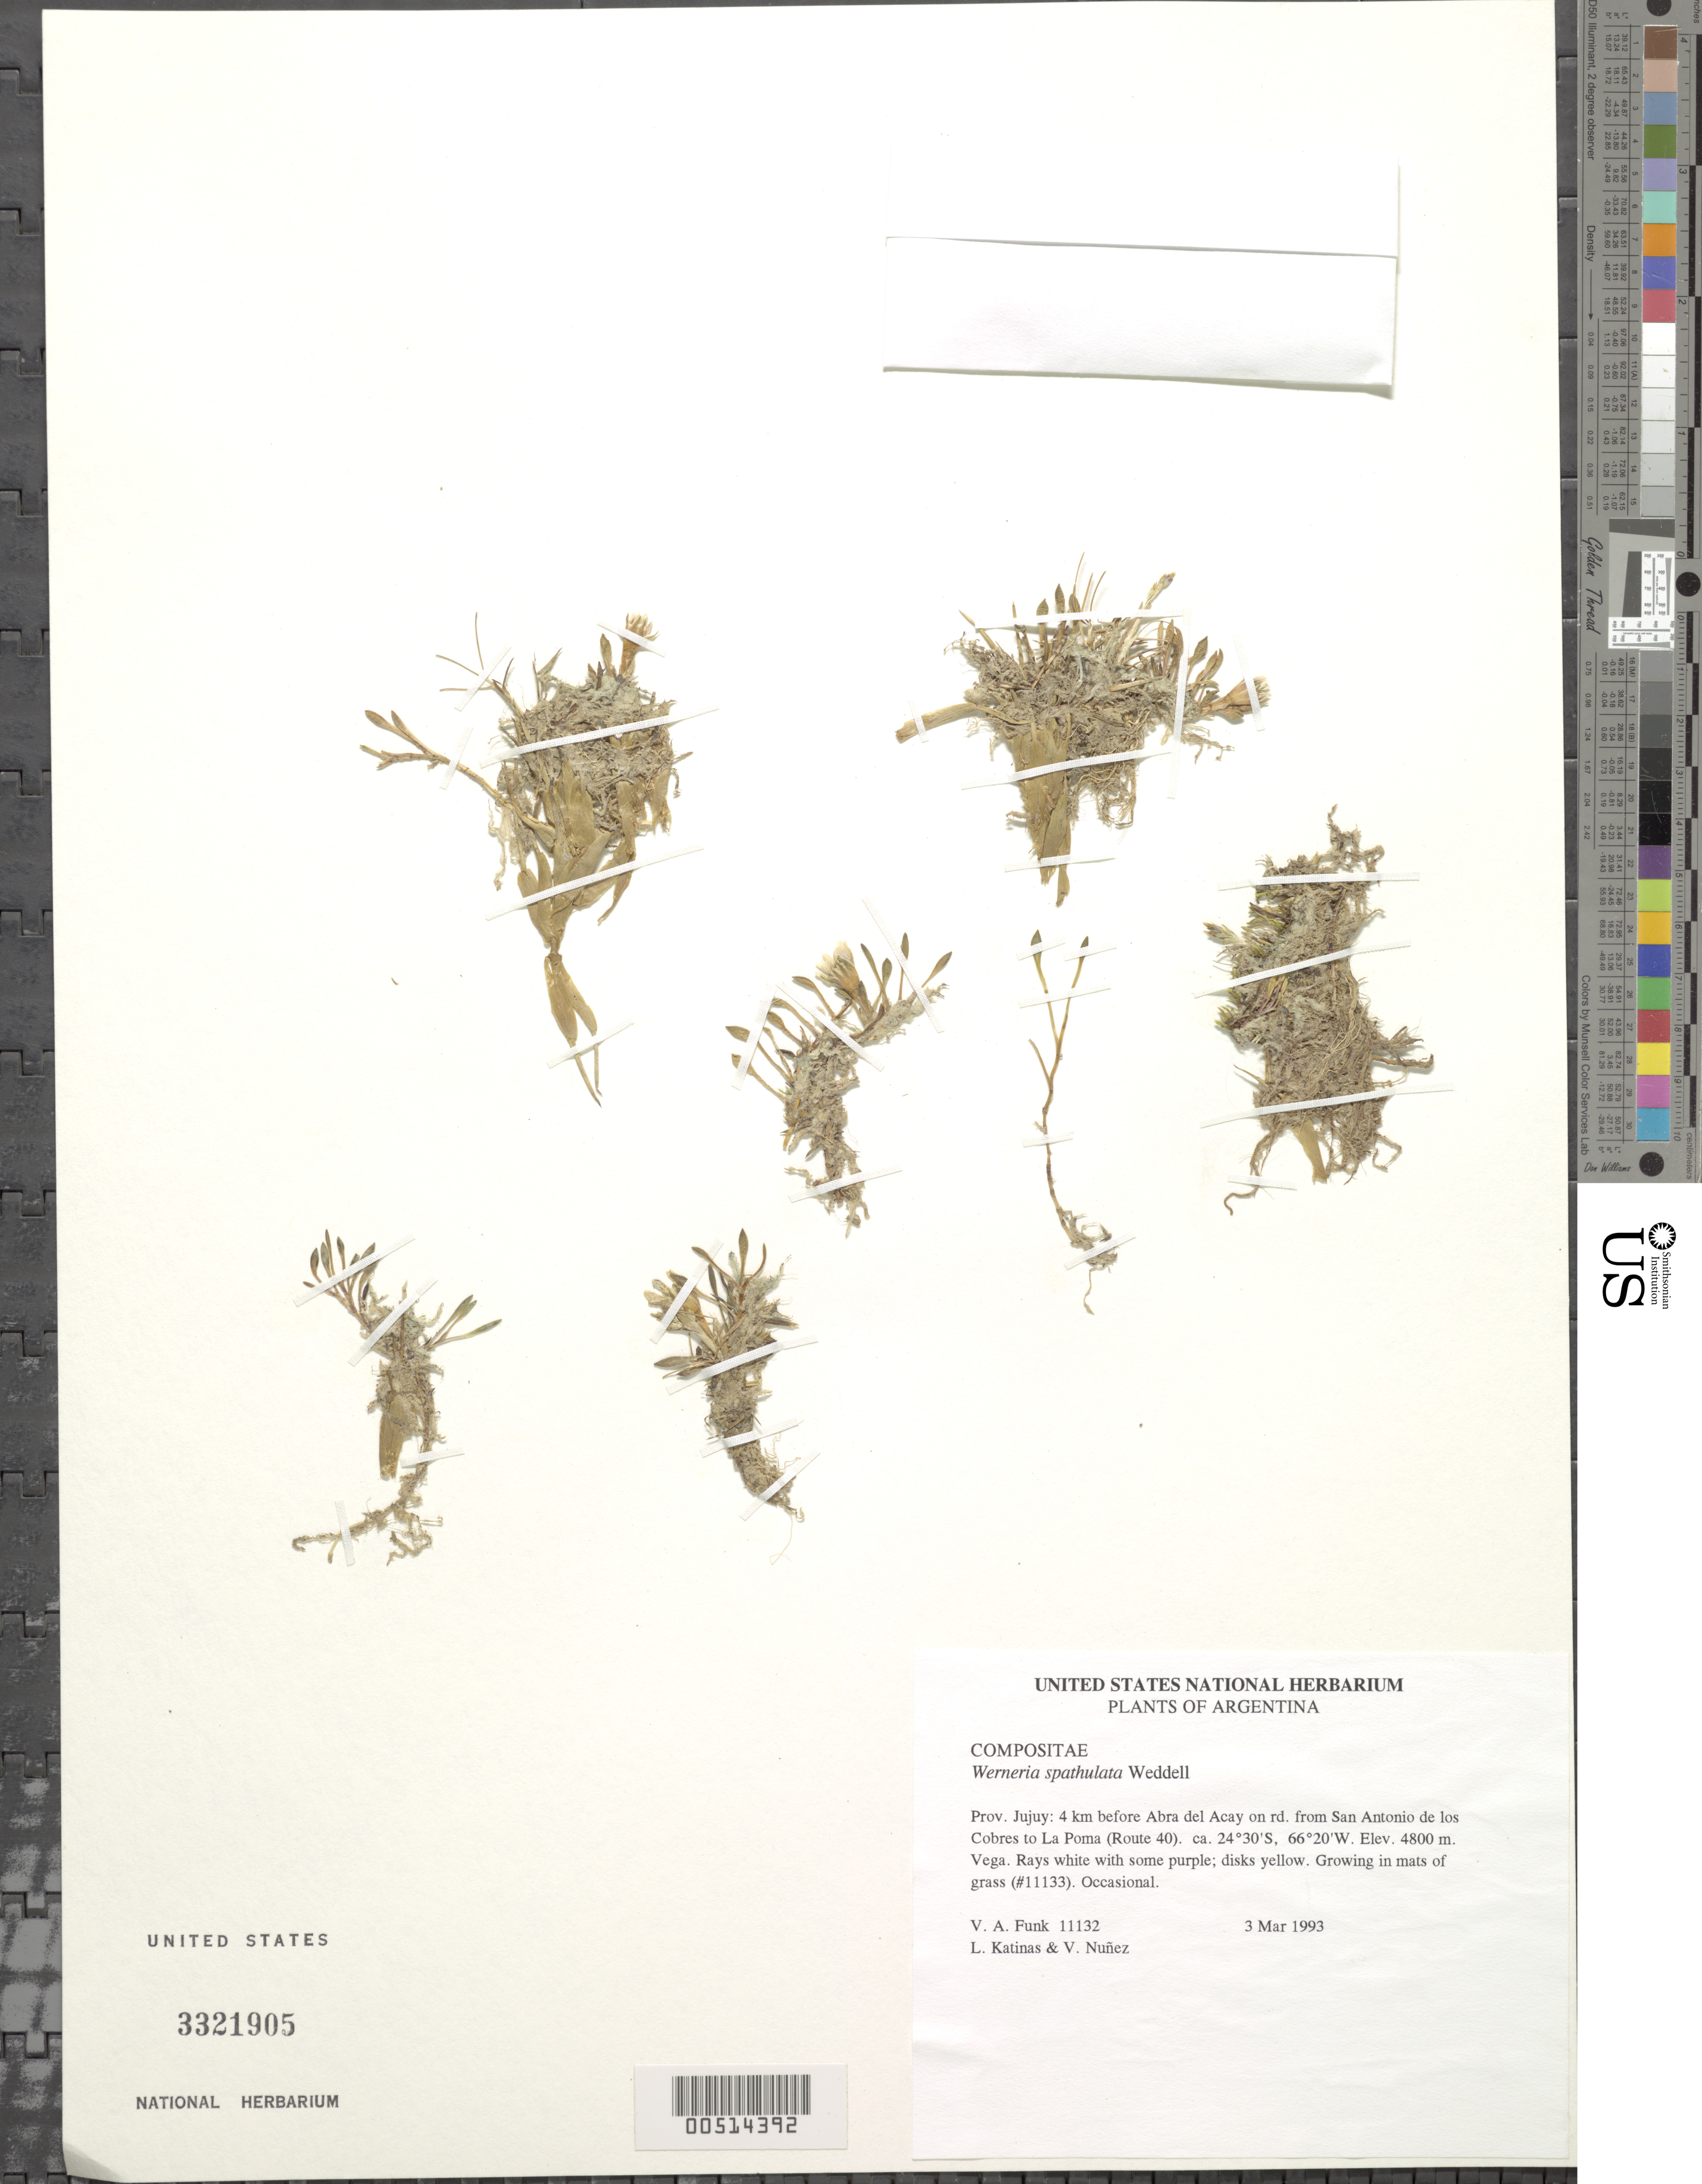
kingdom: Plantae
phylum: Tracheophyta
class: Magnoliopsida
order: Asterales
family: Asteraceae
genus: Werneria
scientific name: Werneria spathulata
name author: Wedd.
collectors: V. Funk, L. Katinas & V. Nuñez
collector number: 11132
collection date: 1993-03-03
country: Argentina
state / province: Jujuy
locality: Abra del Acay, 4 km before, on rd. from San Antonio de los Cobres to La Poma (Route 40)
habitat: Vega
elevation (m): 4800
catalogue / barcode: US 3321905